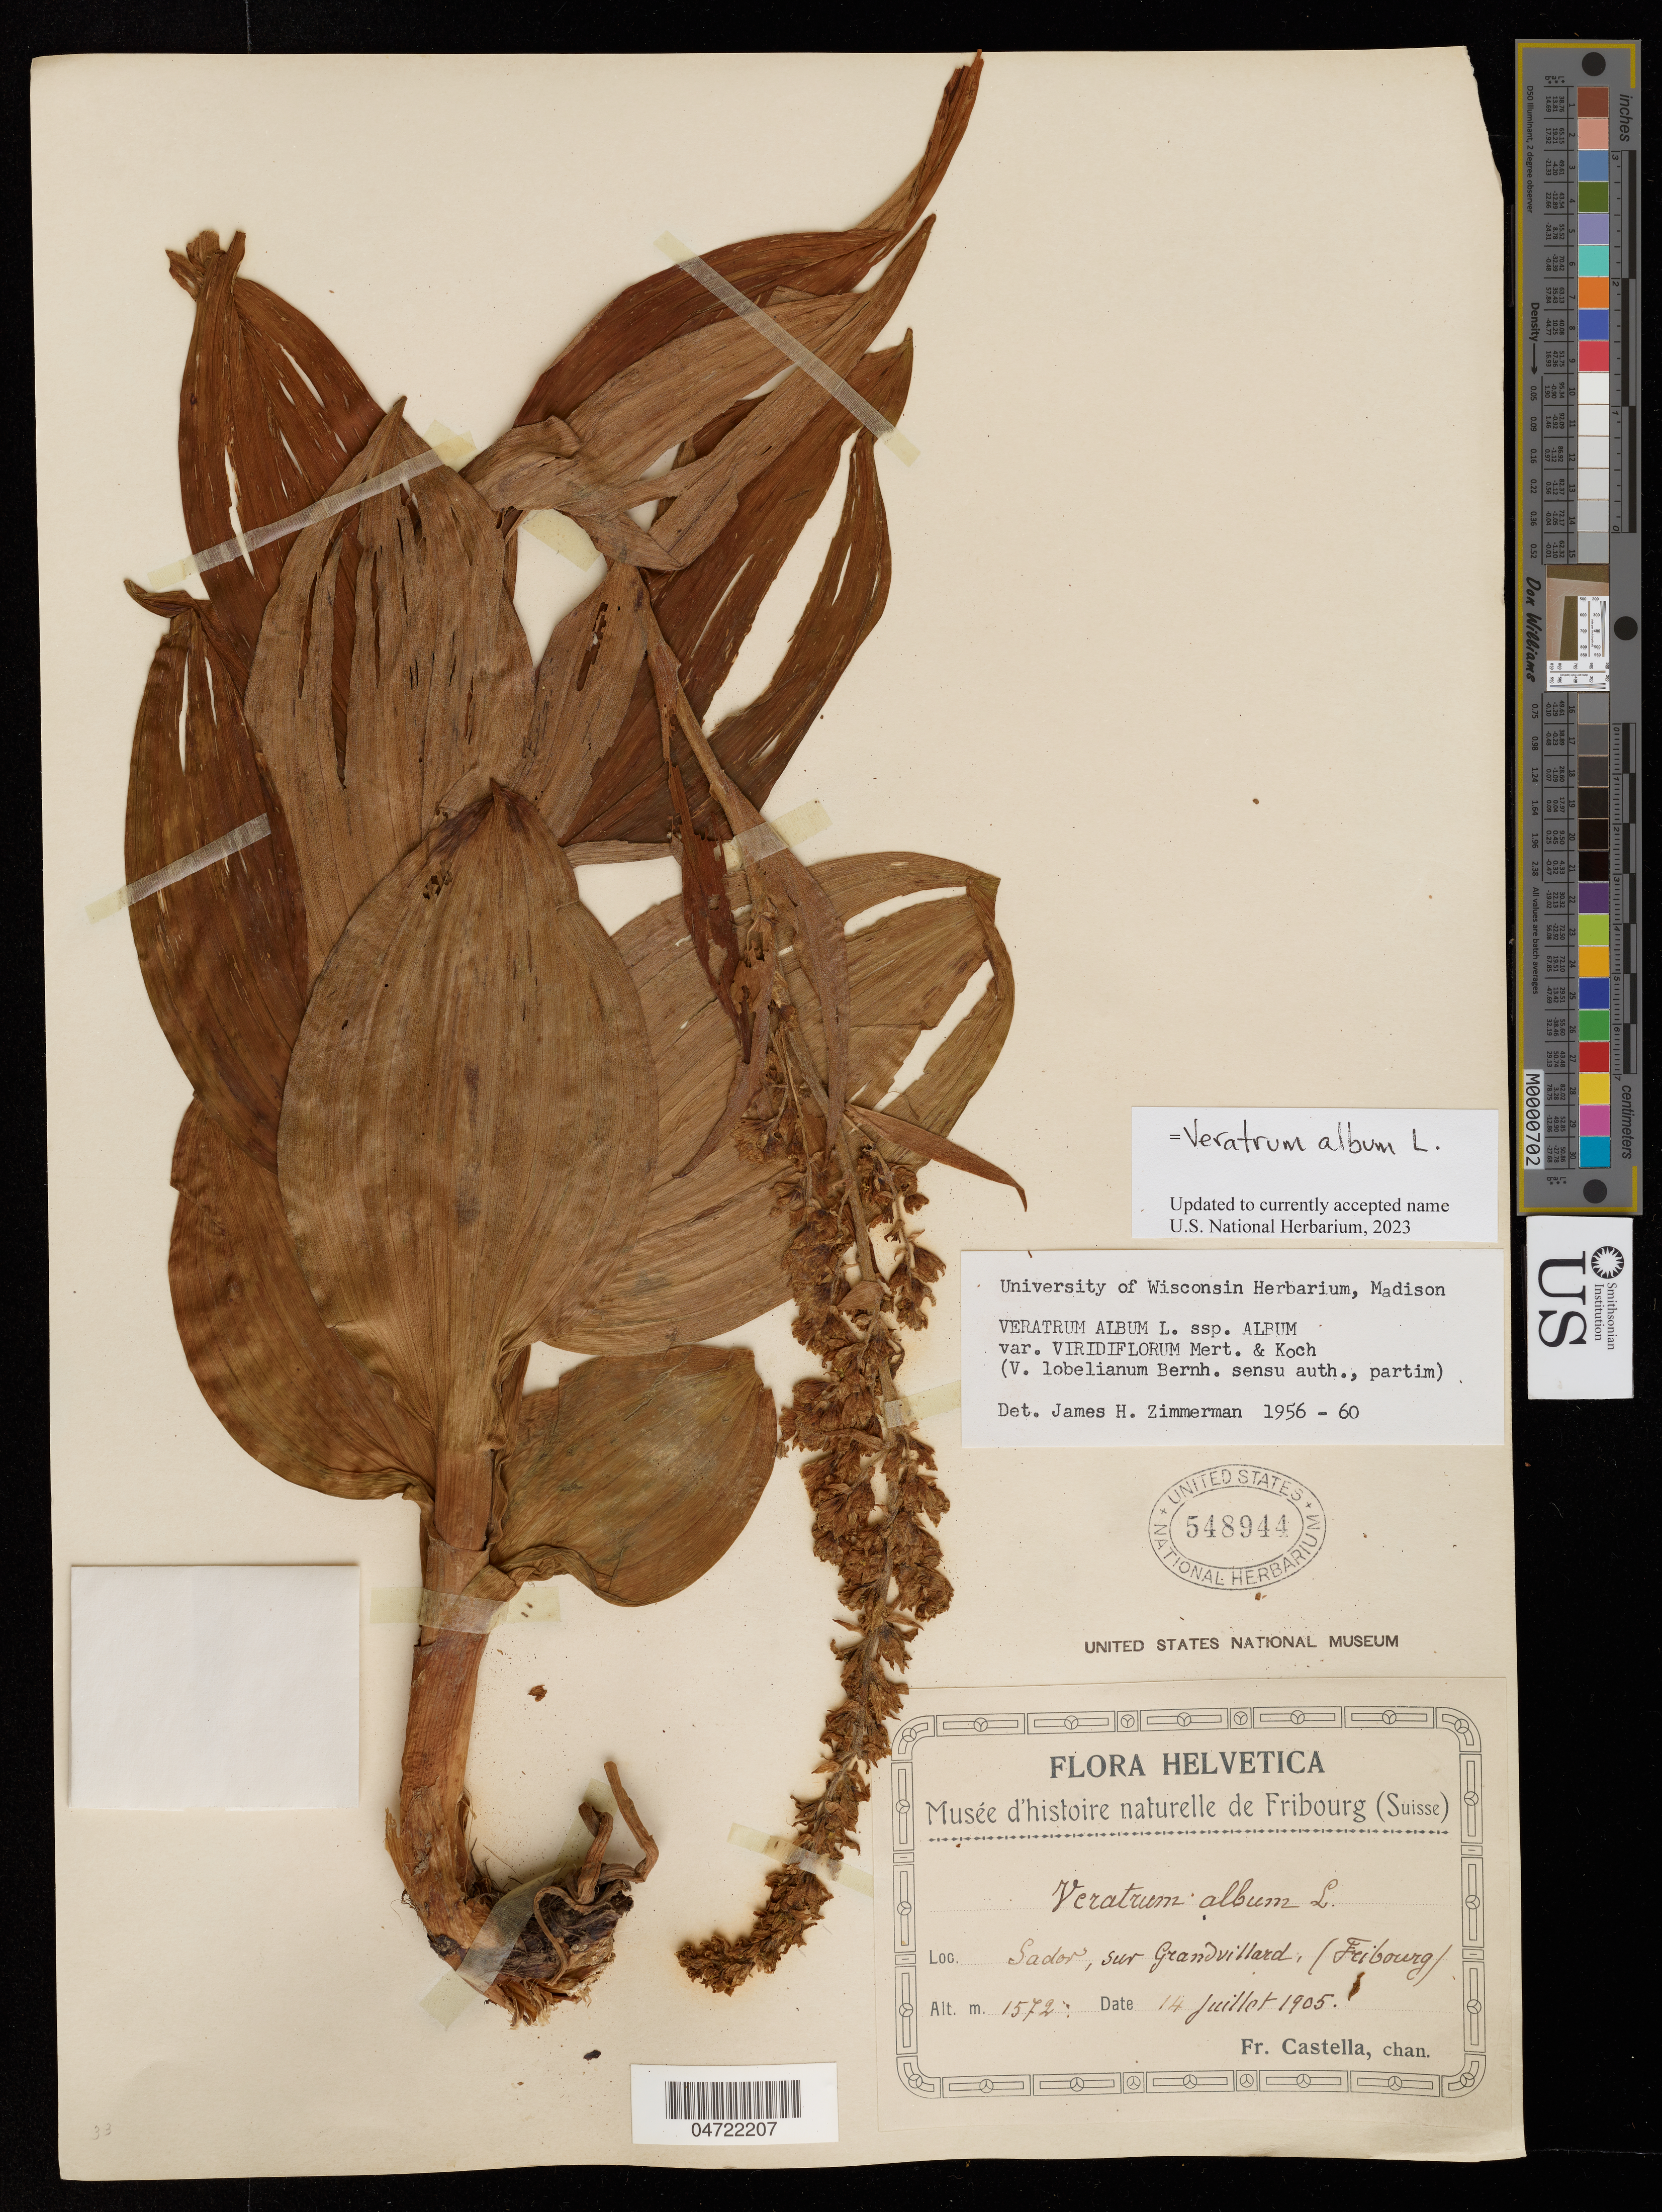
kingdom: Plantae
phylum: Tracheophyta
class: Liliopsida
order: Liliales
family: Melanthiaceae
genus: Veratrum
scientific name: Veratrum album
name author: L.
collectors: Fr. Castella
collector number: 1572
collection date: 1905-07-14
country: Switzerland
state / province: Fribourg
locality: Helvetica. Sador sur Grandvillar, Gruyére.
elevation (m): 1572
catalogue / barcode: US 548944